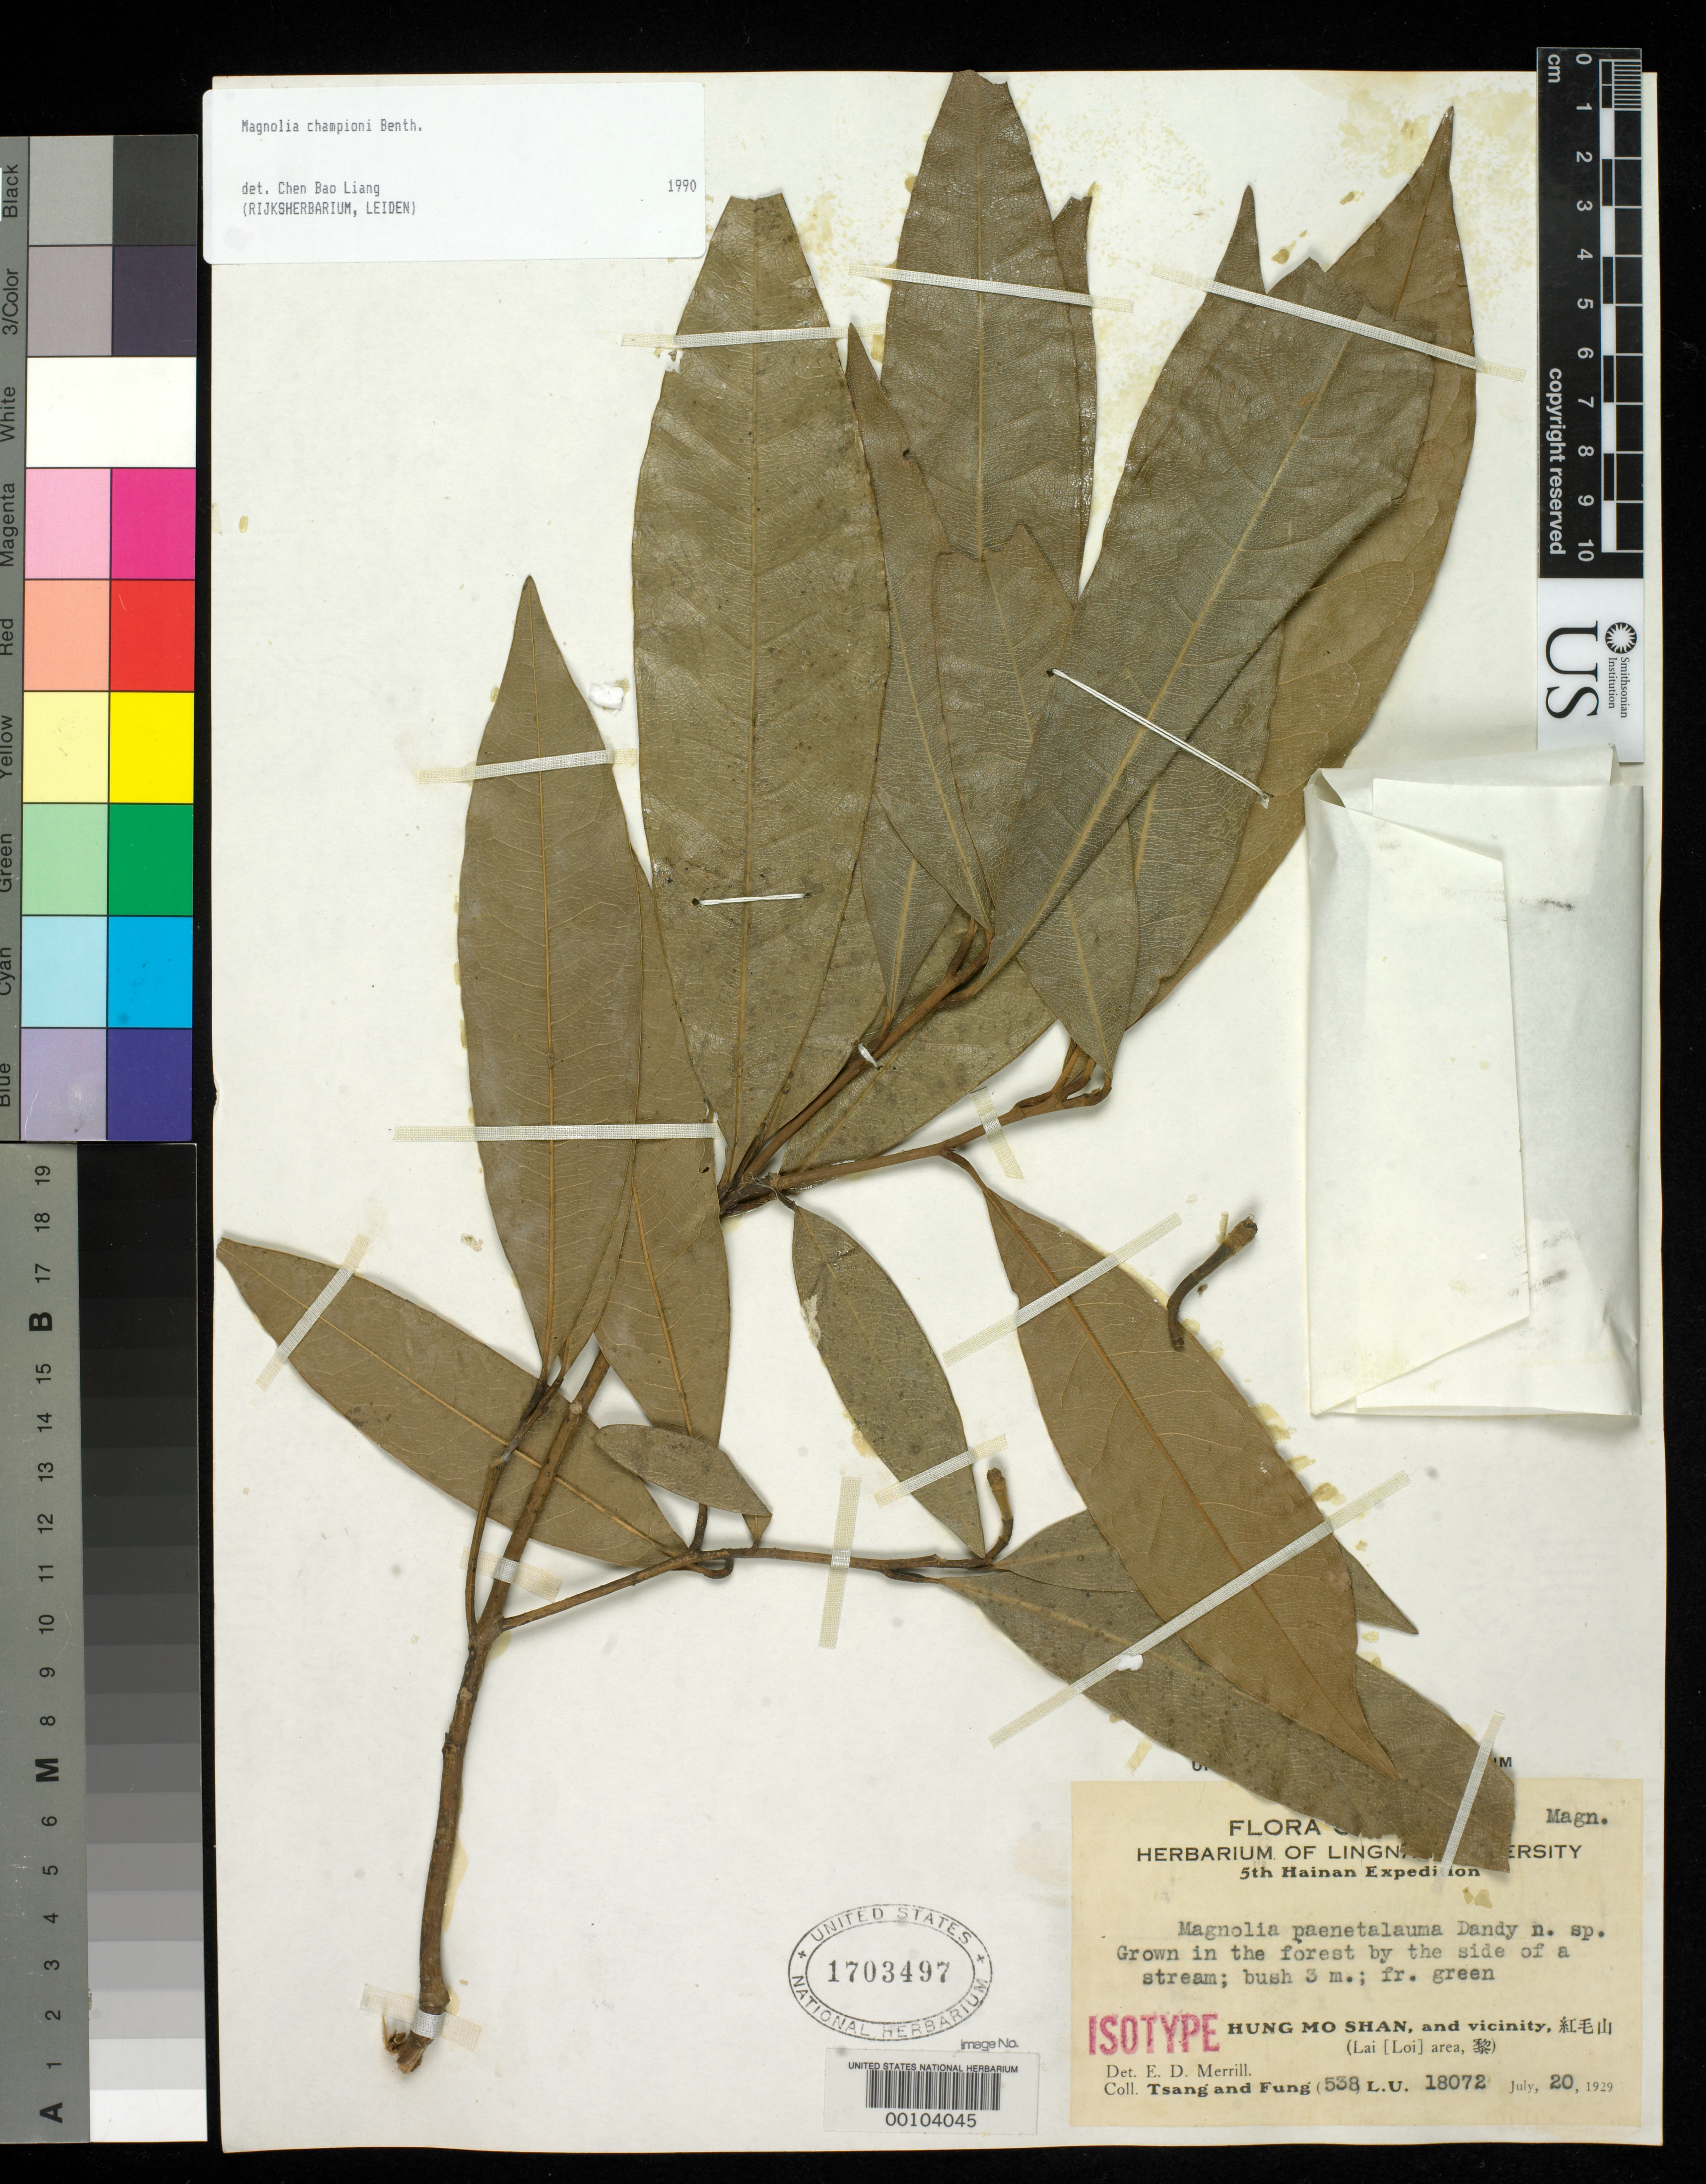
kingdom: Plantae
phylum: Tracheophyta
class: Magnoliopsida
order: Magnoliales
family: Magnoliaceae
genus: Magnolia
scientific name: Magnolia paenetalauma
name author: Dandy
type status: Isotype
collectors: W. T. Tsang & H. L. Fung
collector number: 18072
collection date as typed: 20 Jul 1929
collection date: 1929-07-20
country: China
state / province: Hainan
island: Hainan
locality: Hainan, Hung Mo Shan.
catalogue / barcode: US 1703497